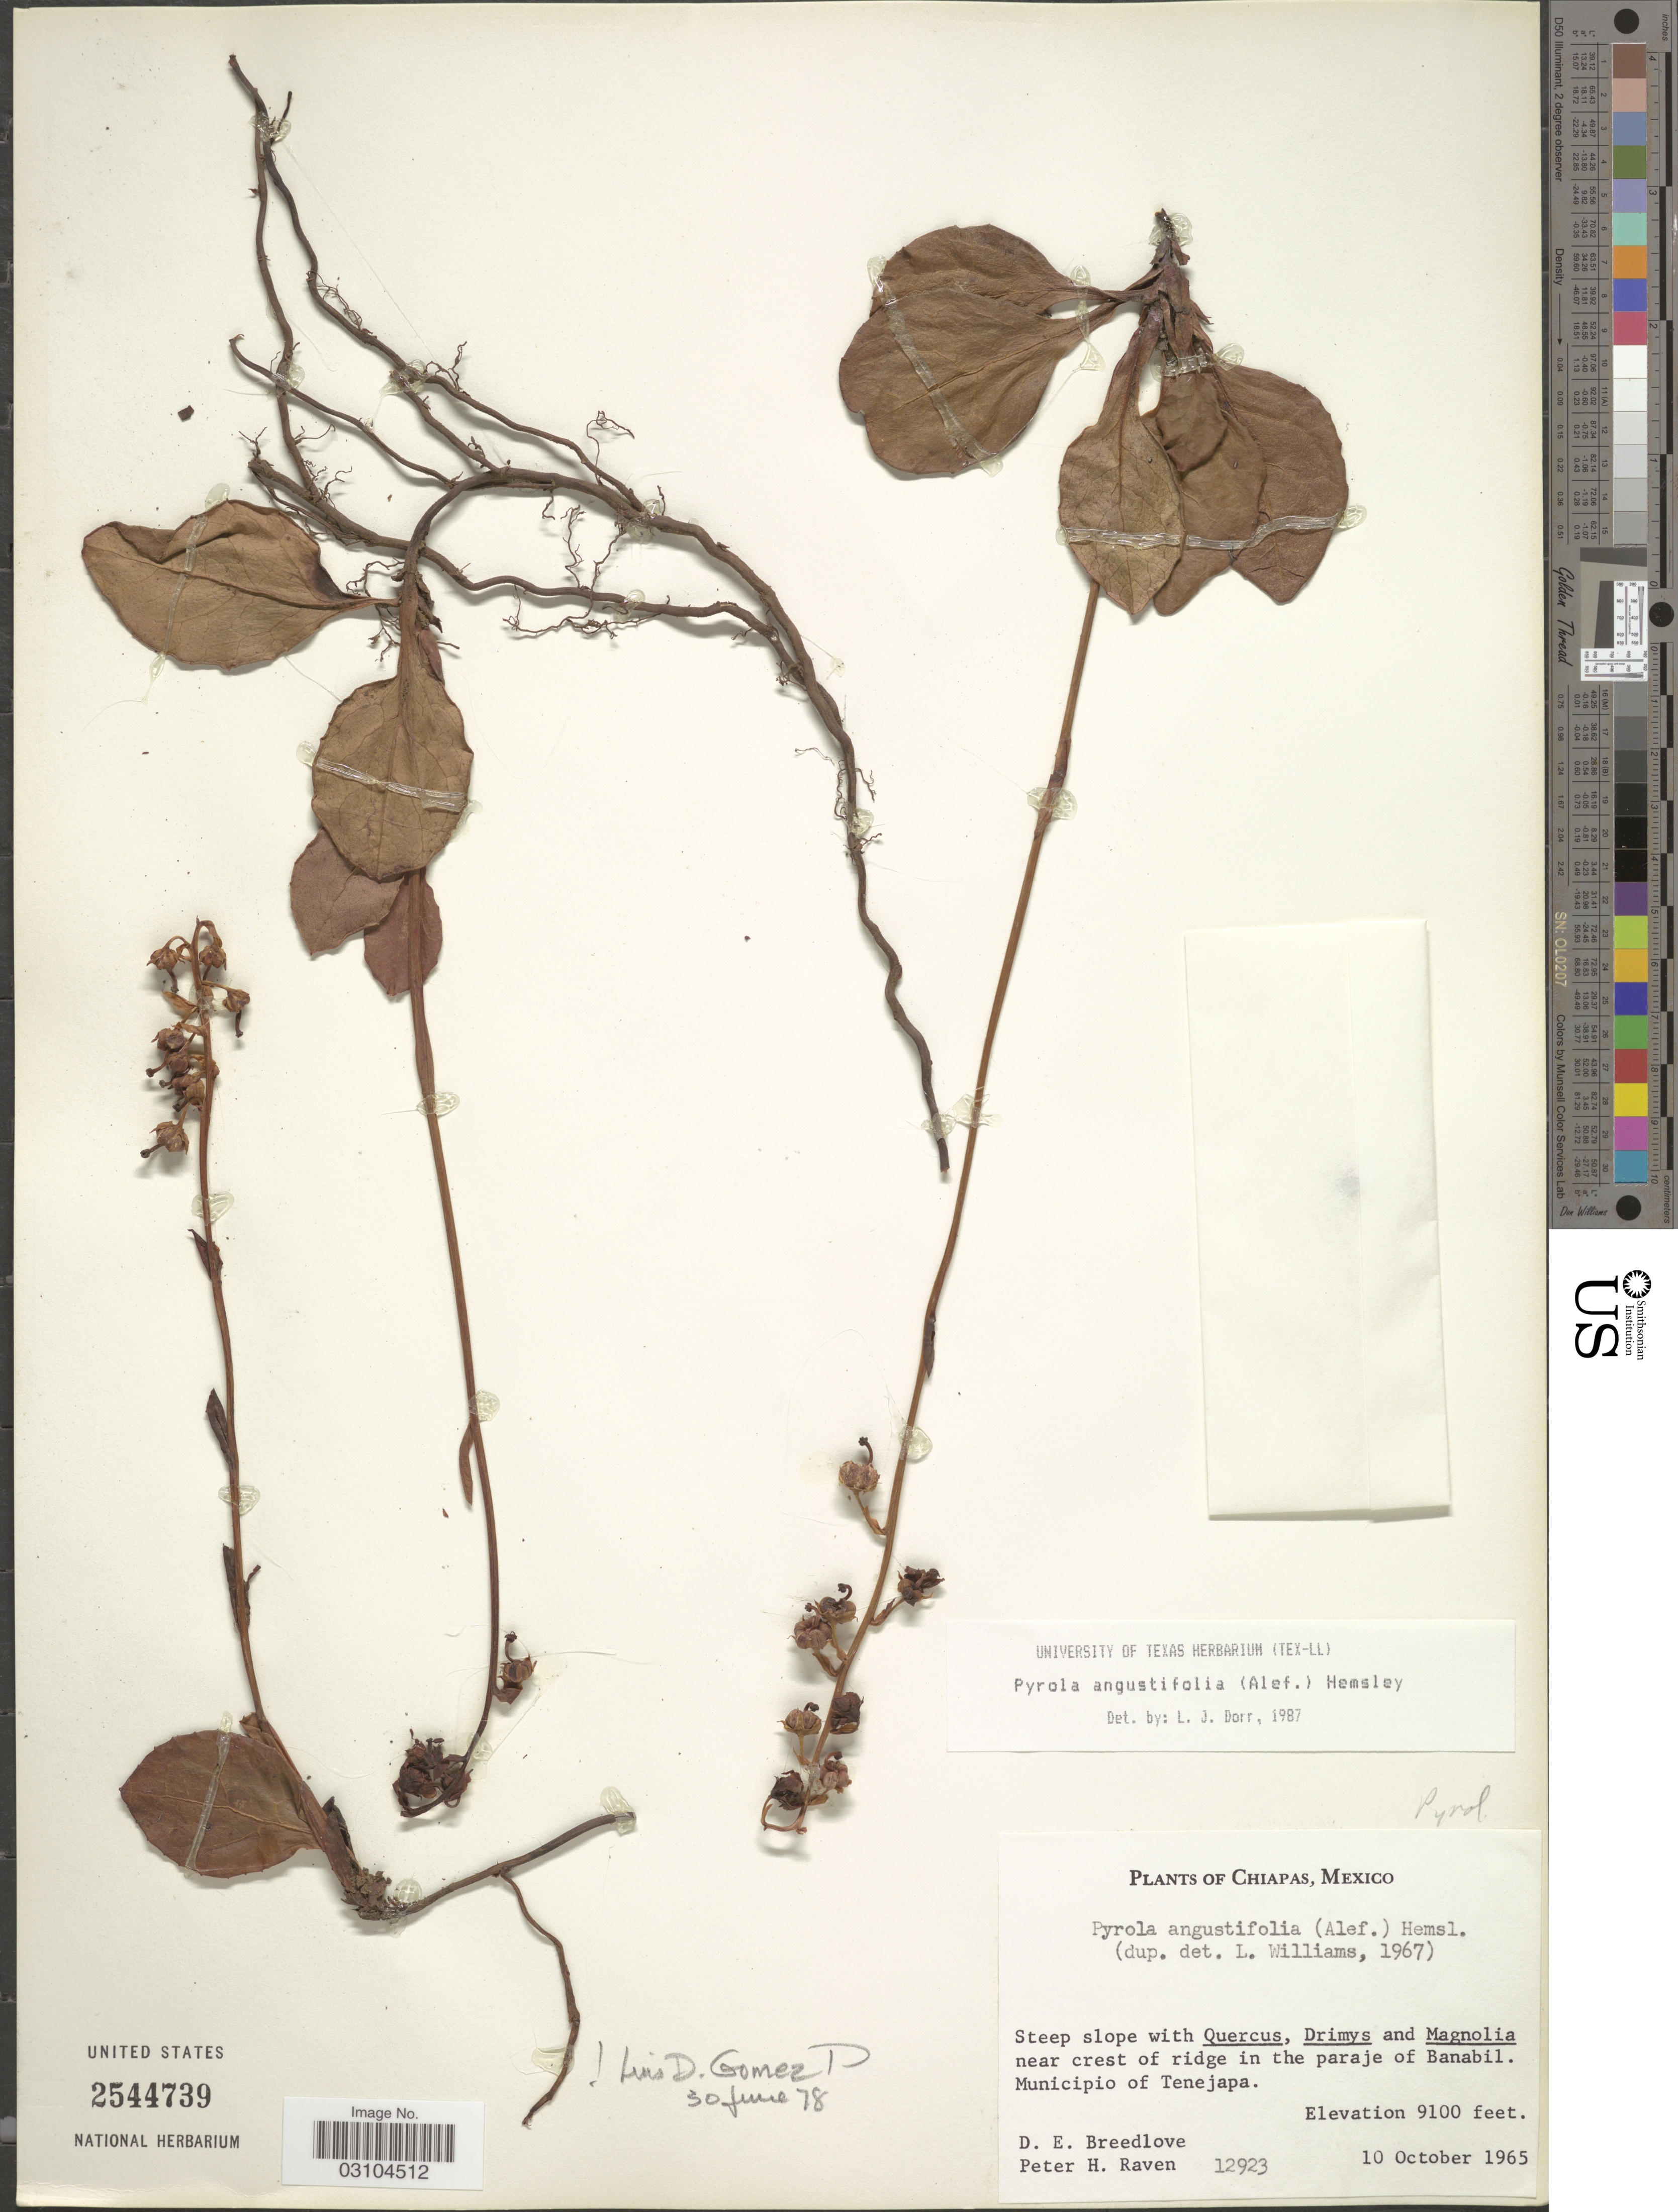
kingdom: Plantae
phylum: Tracheophyta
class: Magnoliopsida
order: Ericales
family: Ericaceae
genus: Pyrola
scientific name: Pyrola angustifolia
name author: (Alef.) Hemsl.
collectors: D. E. Breedlove & P. Raven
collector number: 12923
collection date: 1965-10-10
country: Mexico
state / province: Chiapas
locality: Near crest of ridge in the paraje of Banabil. Municipio of Tenejapa.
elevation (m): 2774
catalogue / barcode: US 2544739